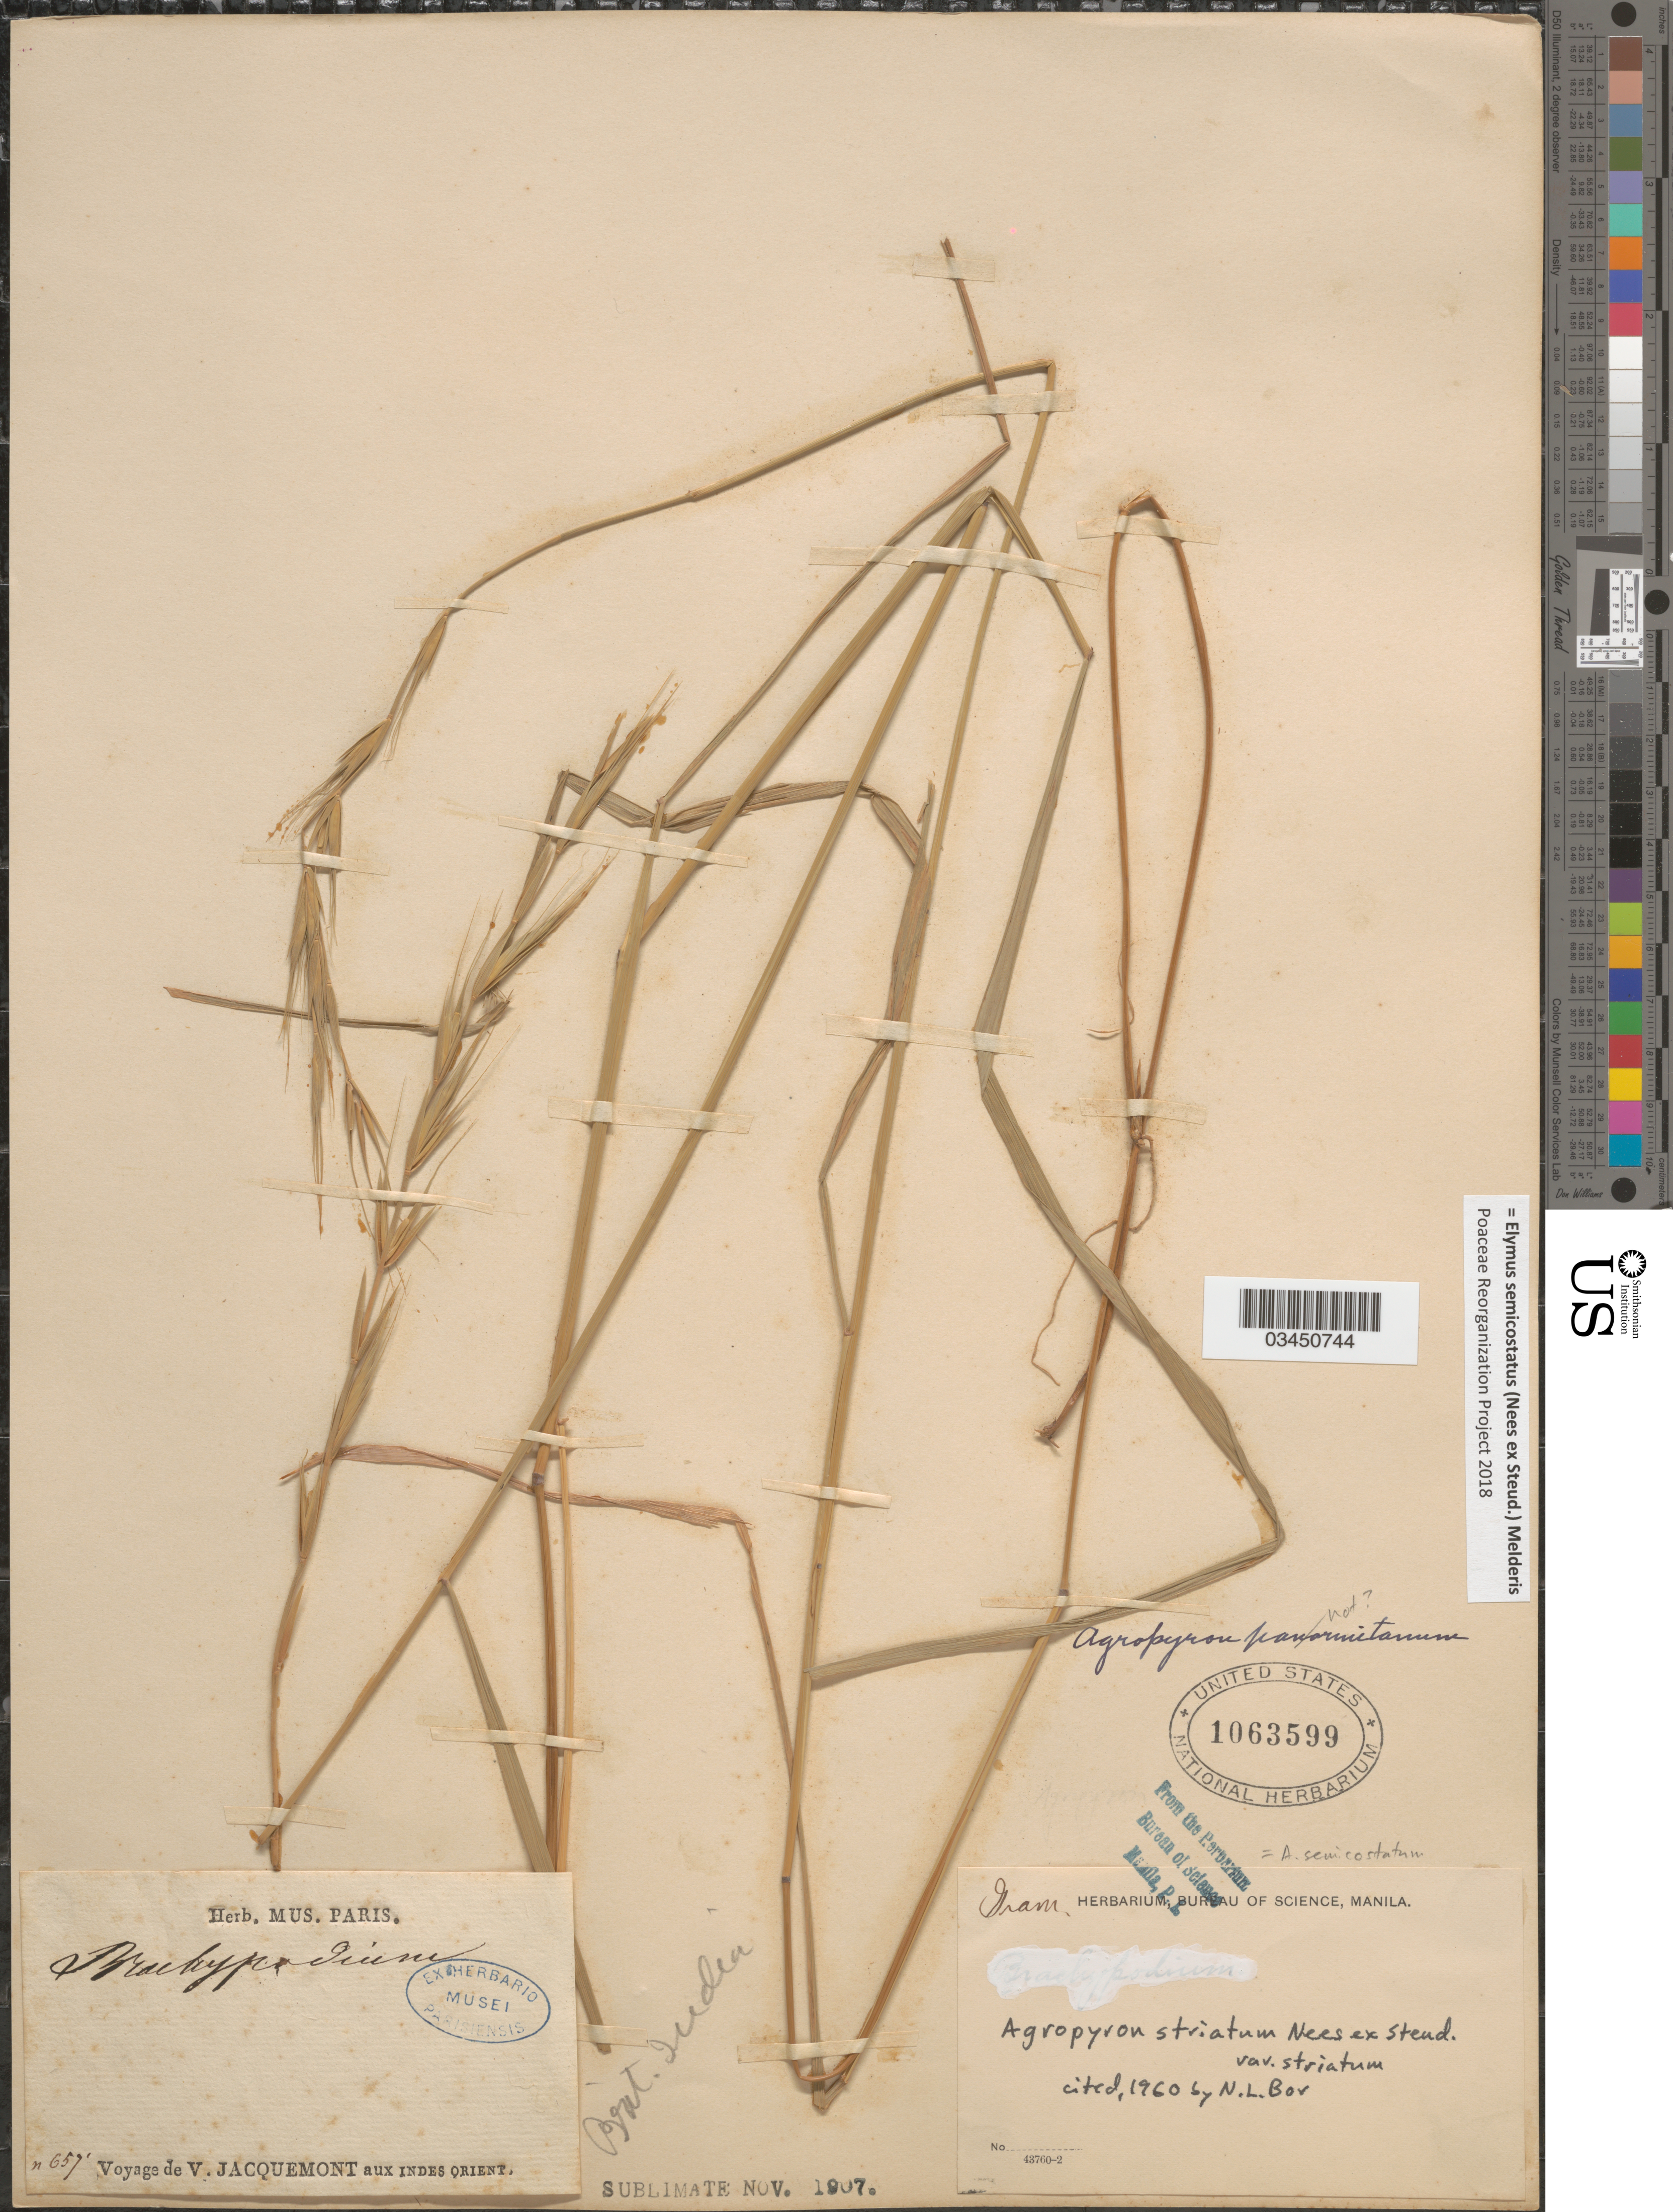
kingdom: Plantae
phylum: Tracheophyta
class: Liliopsida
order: Poales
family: Poaceae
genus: Elymus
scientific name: Elymus semicostatus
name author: (Nees ex Steud.) Melderis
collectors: V. Jacquemont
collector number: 657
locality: Voyage de V. Jacquemont aux Indes Orient.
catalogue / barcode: US 1063599